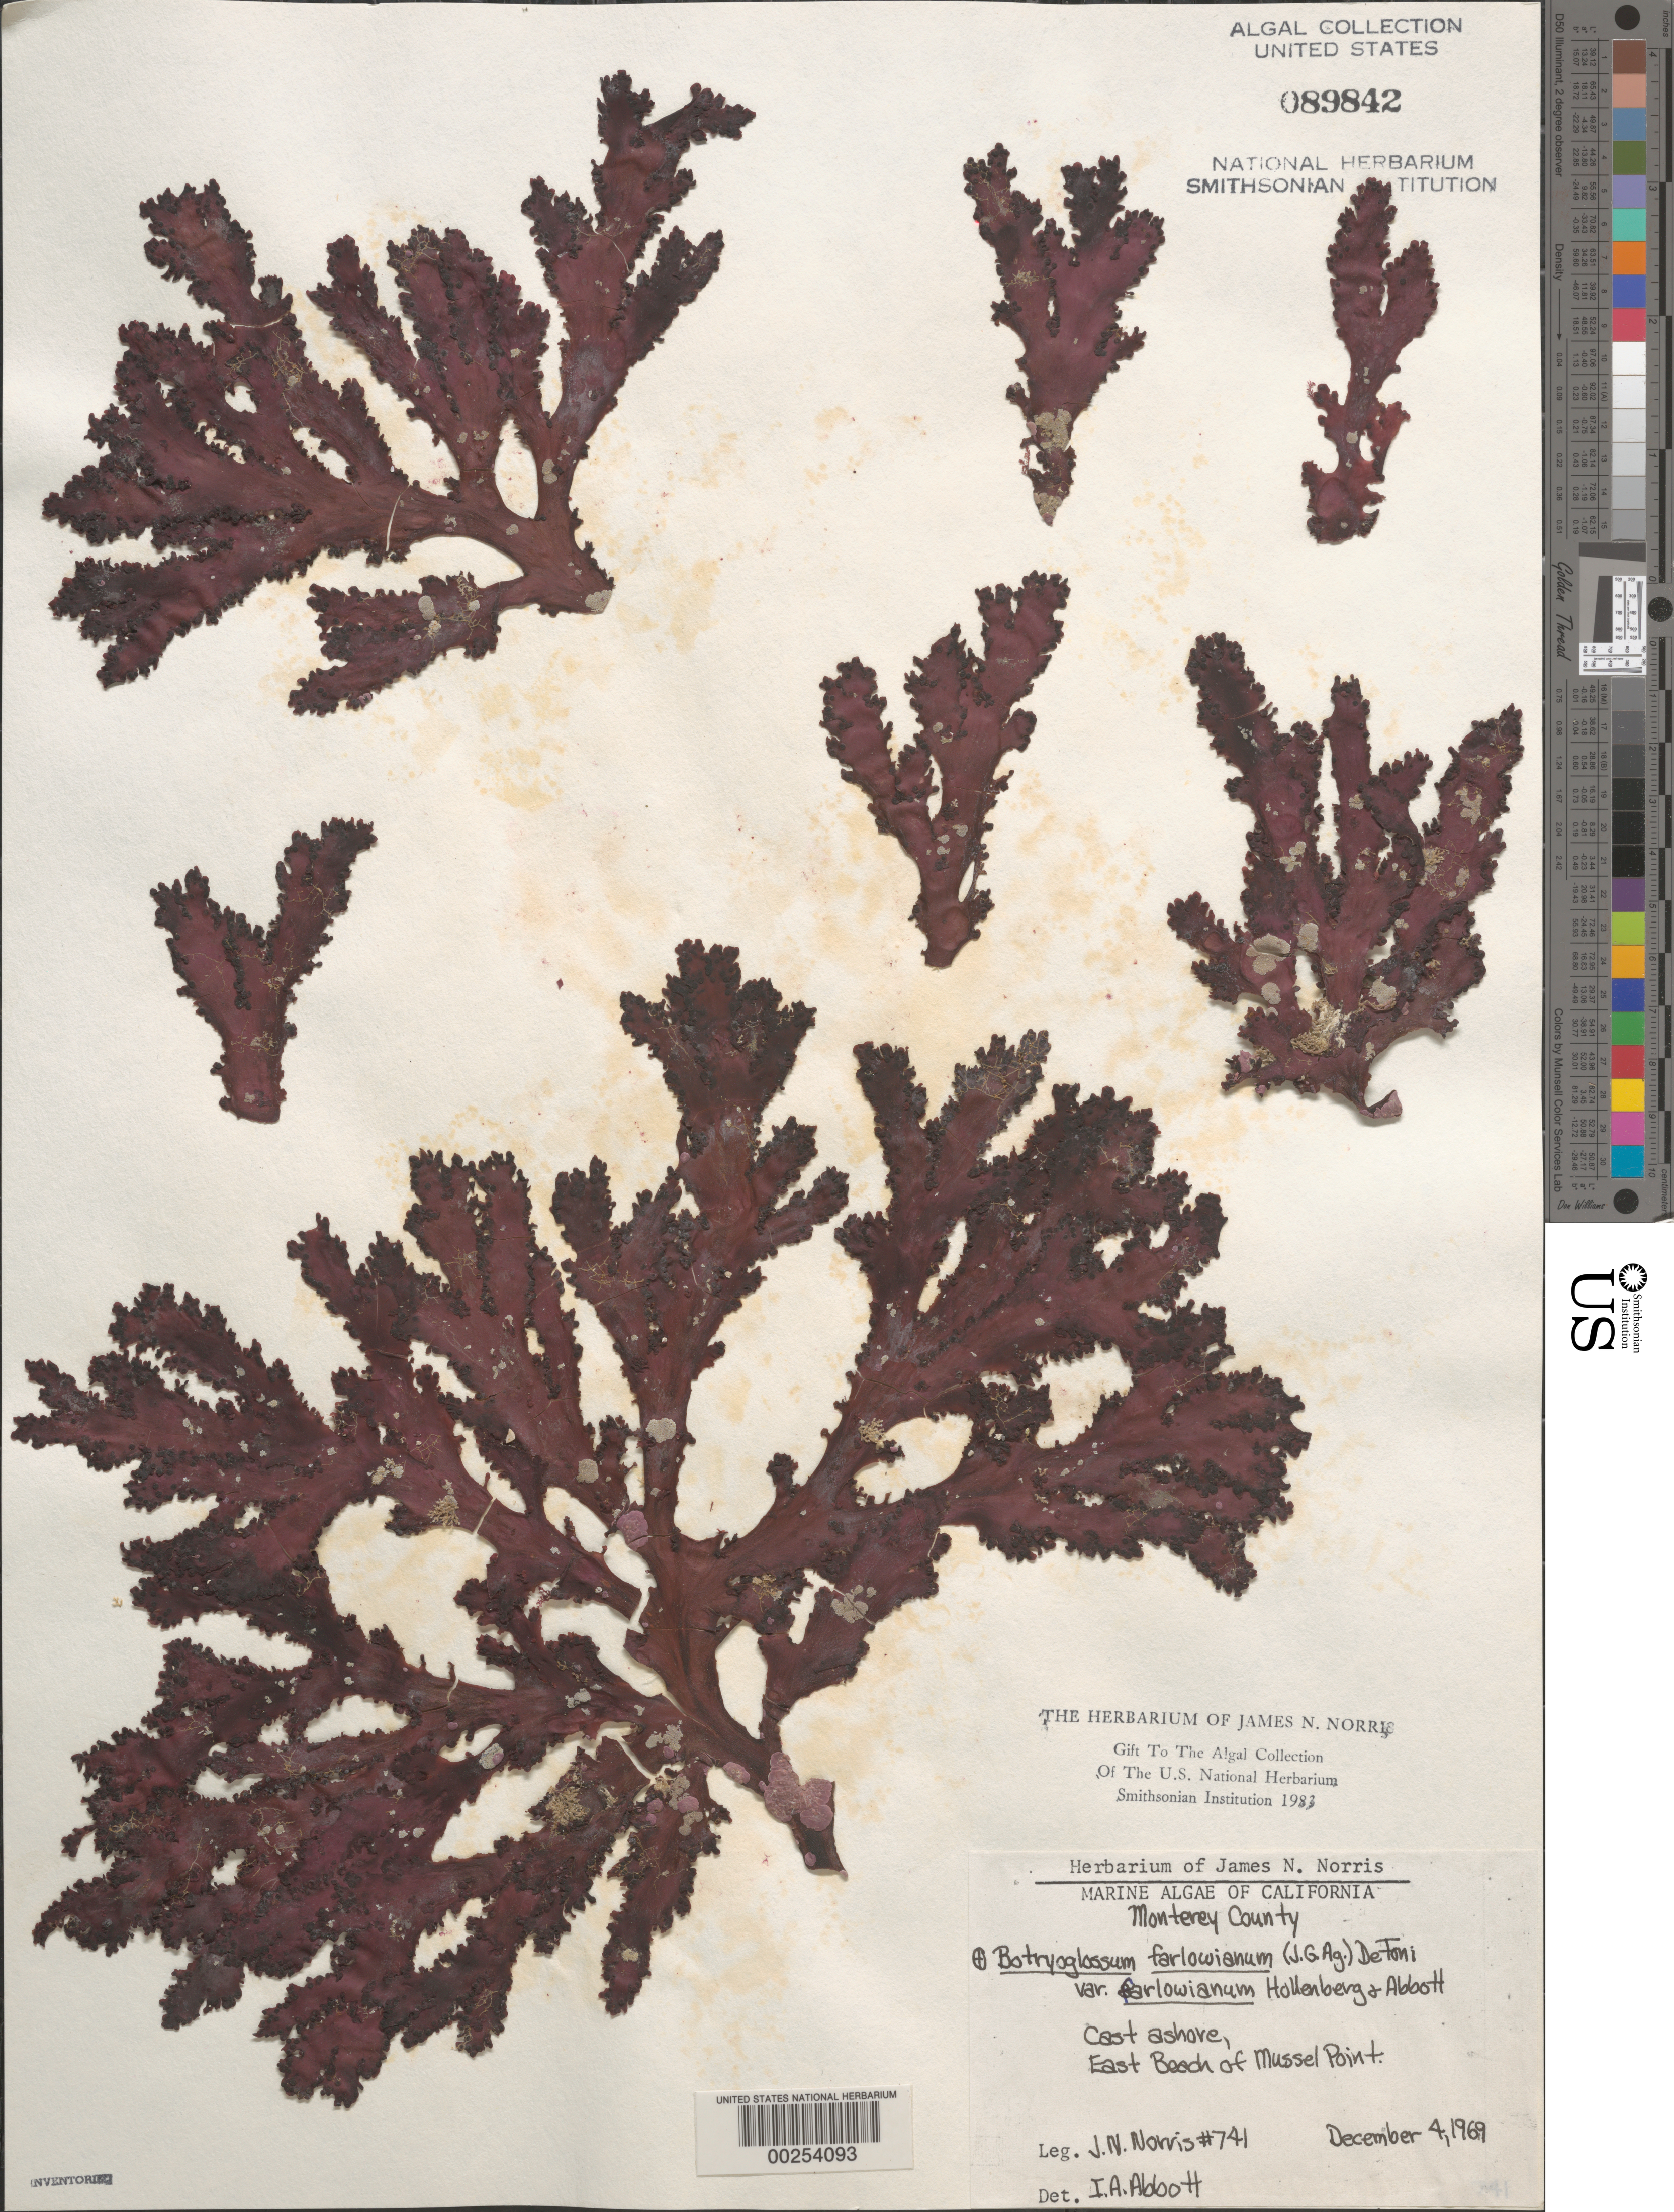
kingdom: Plantae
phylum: Rhodophyta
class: Florideophyceae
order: Ceramiales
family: Delesseriaceae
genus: Botryoglossum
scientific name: Botryoglossum farlowianum var. farlowianum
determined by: Abbott, Isabella A.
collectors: J. N. Norris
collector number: JN-741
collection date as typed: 04 Dec 1969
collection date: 1969-12-04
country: United States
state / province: California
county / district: Monterey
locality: East Beach, Mussel Point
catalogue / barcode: US 89842